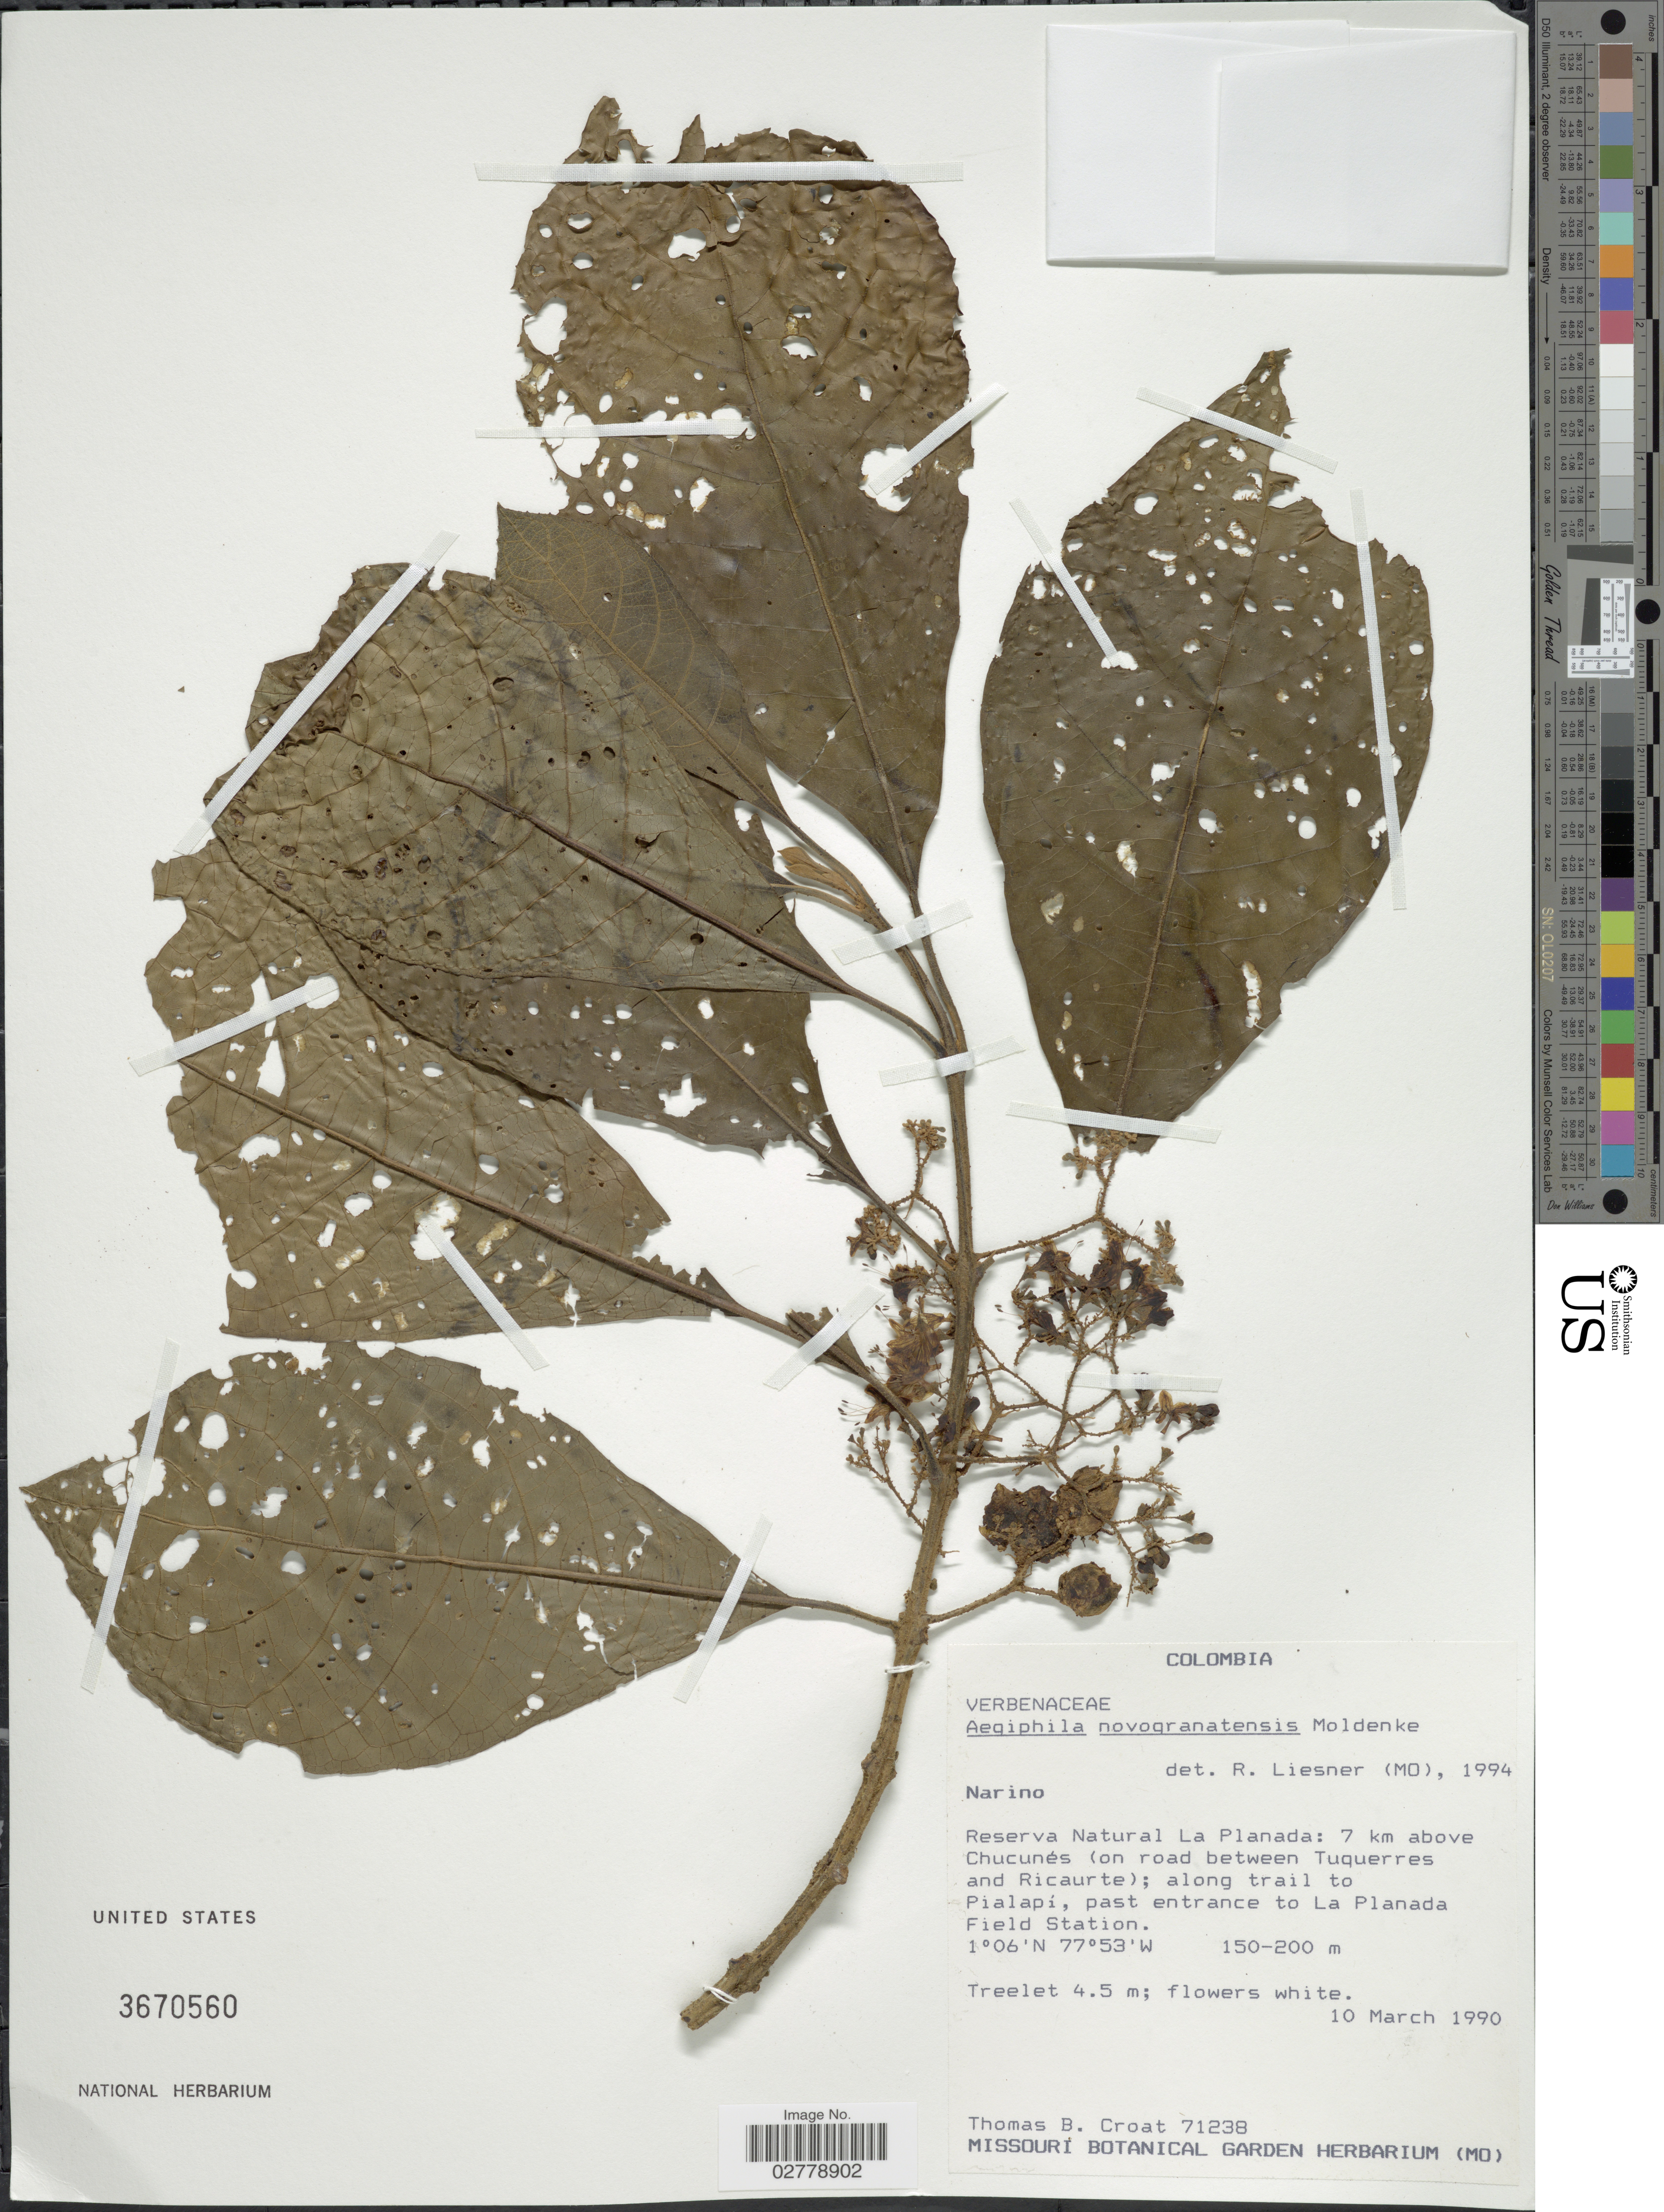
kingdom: Plantae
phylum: Tracheophyta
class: Magnoliopsida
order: Lamiales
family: Lamiaceae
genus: Aegiphila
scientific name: Aegiphila novogranatensis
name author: Moldenke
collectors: T. B. Croat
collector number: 71238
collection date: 1990-03-10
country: Colombia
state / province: Nariño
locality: Reserva Natural La Planada: 7 km above Chucunés (on road between Tuquerres and Ricaurte); along trail to Pialapi, past entrance to La Planada Field Station.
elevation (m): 150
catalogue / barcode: US 3670560